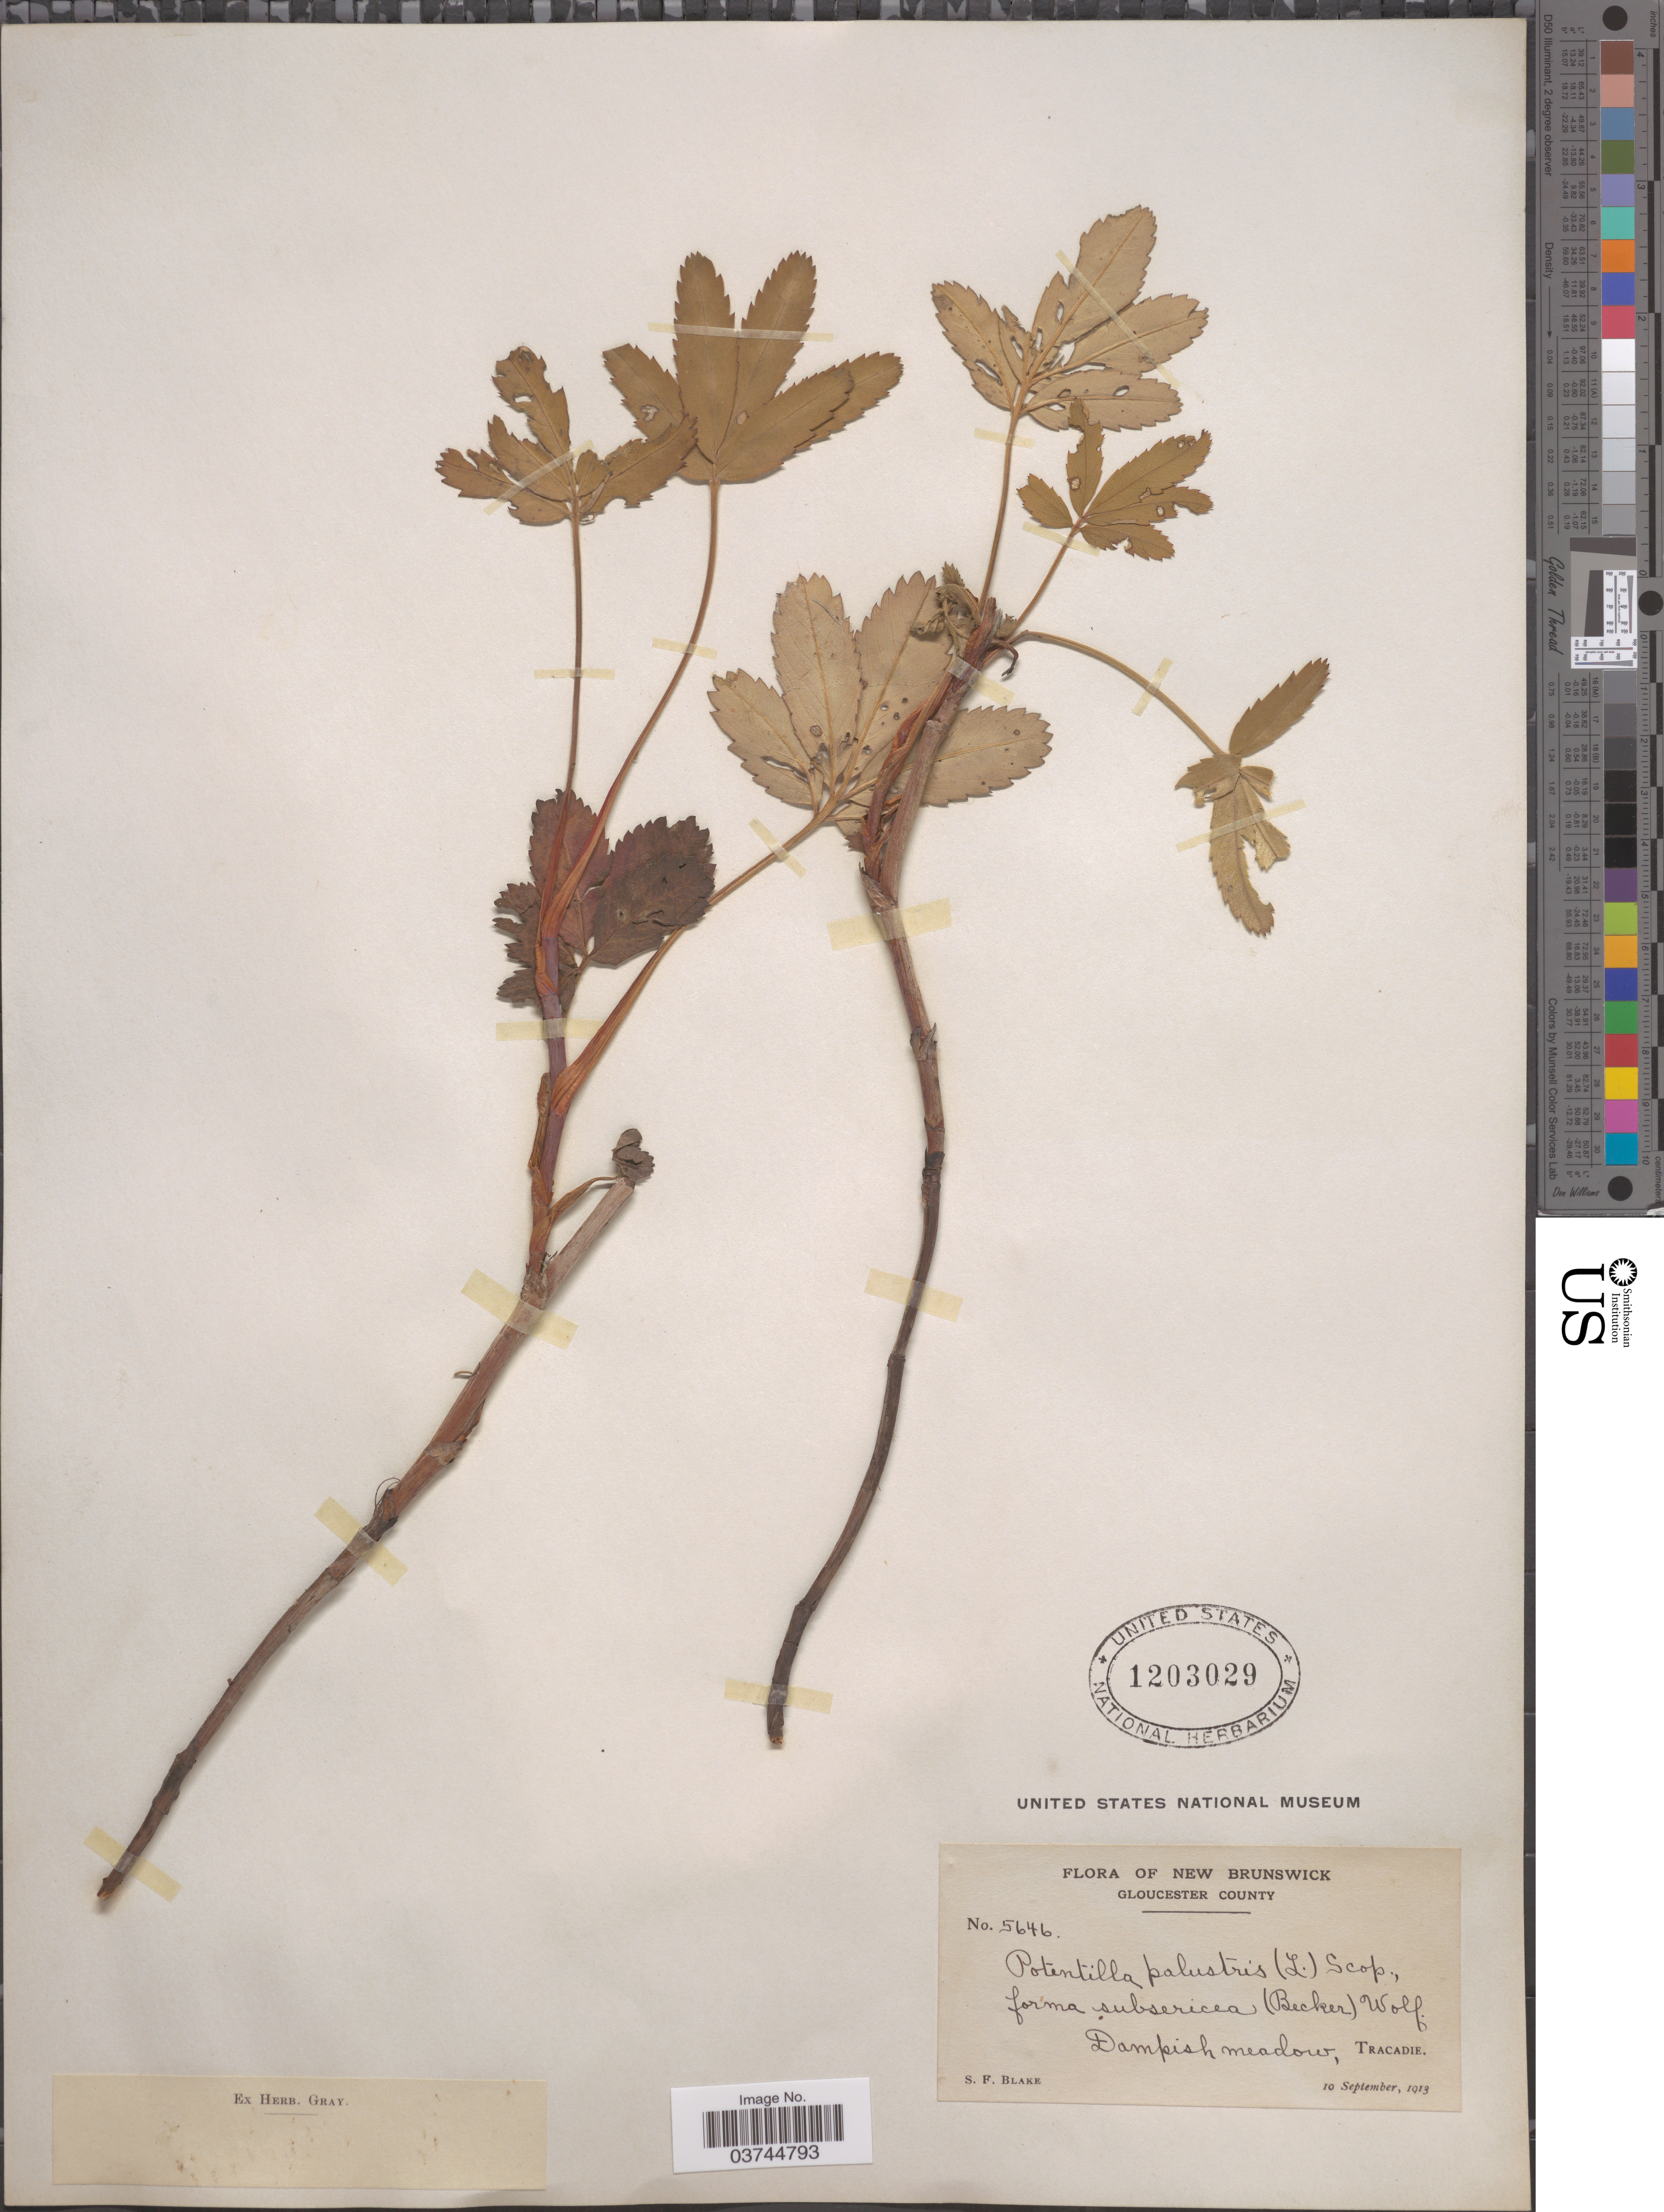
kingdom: Plantae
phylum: Tracheophyta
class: Magnoliopsida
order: Rosales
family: Rosaceae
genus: Comarum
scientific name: Comarum palustre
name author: L.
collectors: S. Blake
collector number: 5646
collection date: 1913-09-10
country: Canada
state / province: New Brunswick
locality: Gloucester County. Tracadie.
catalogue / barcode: US 1203029